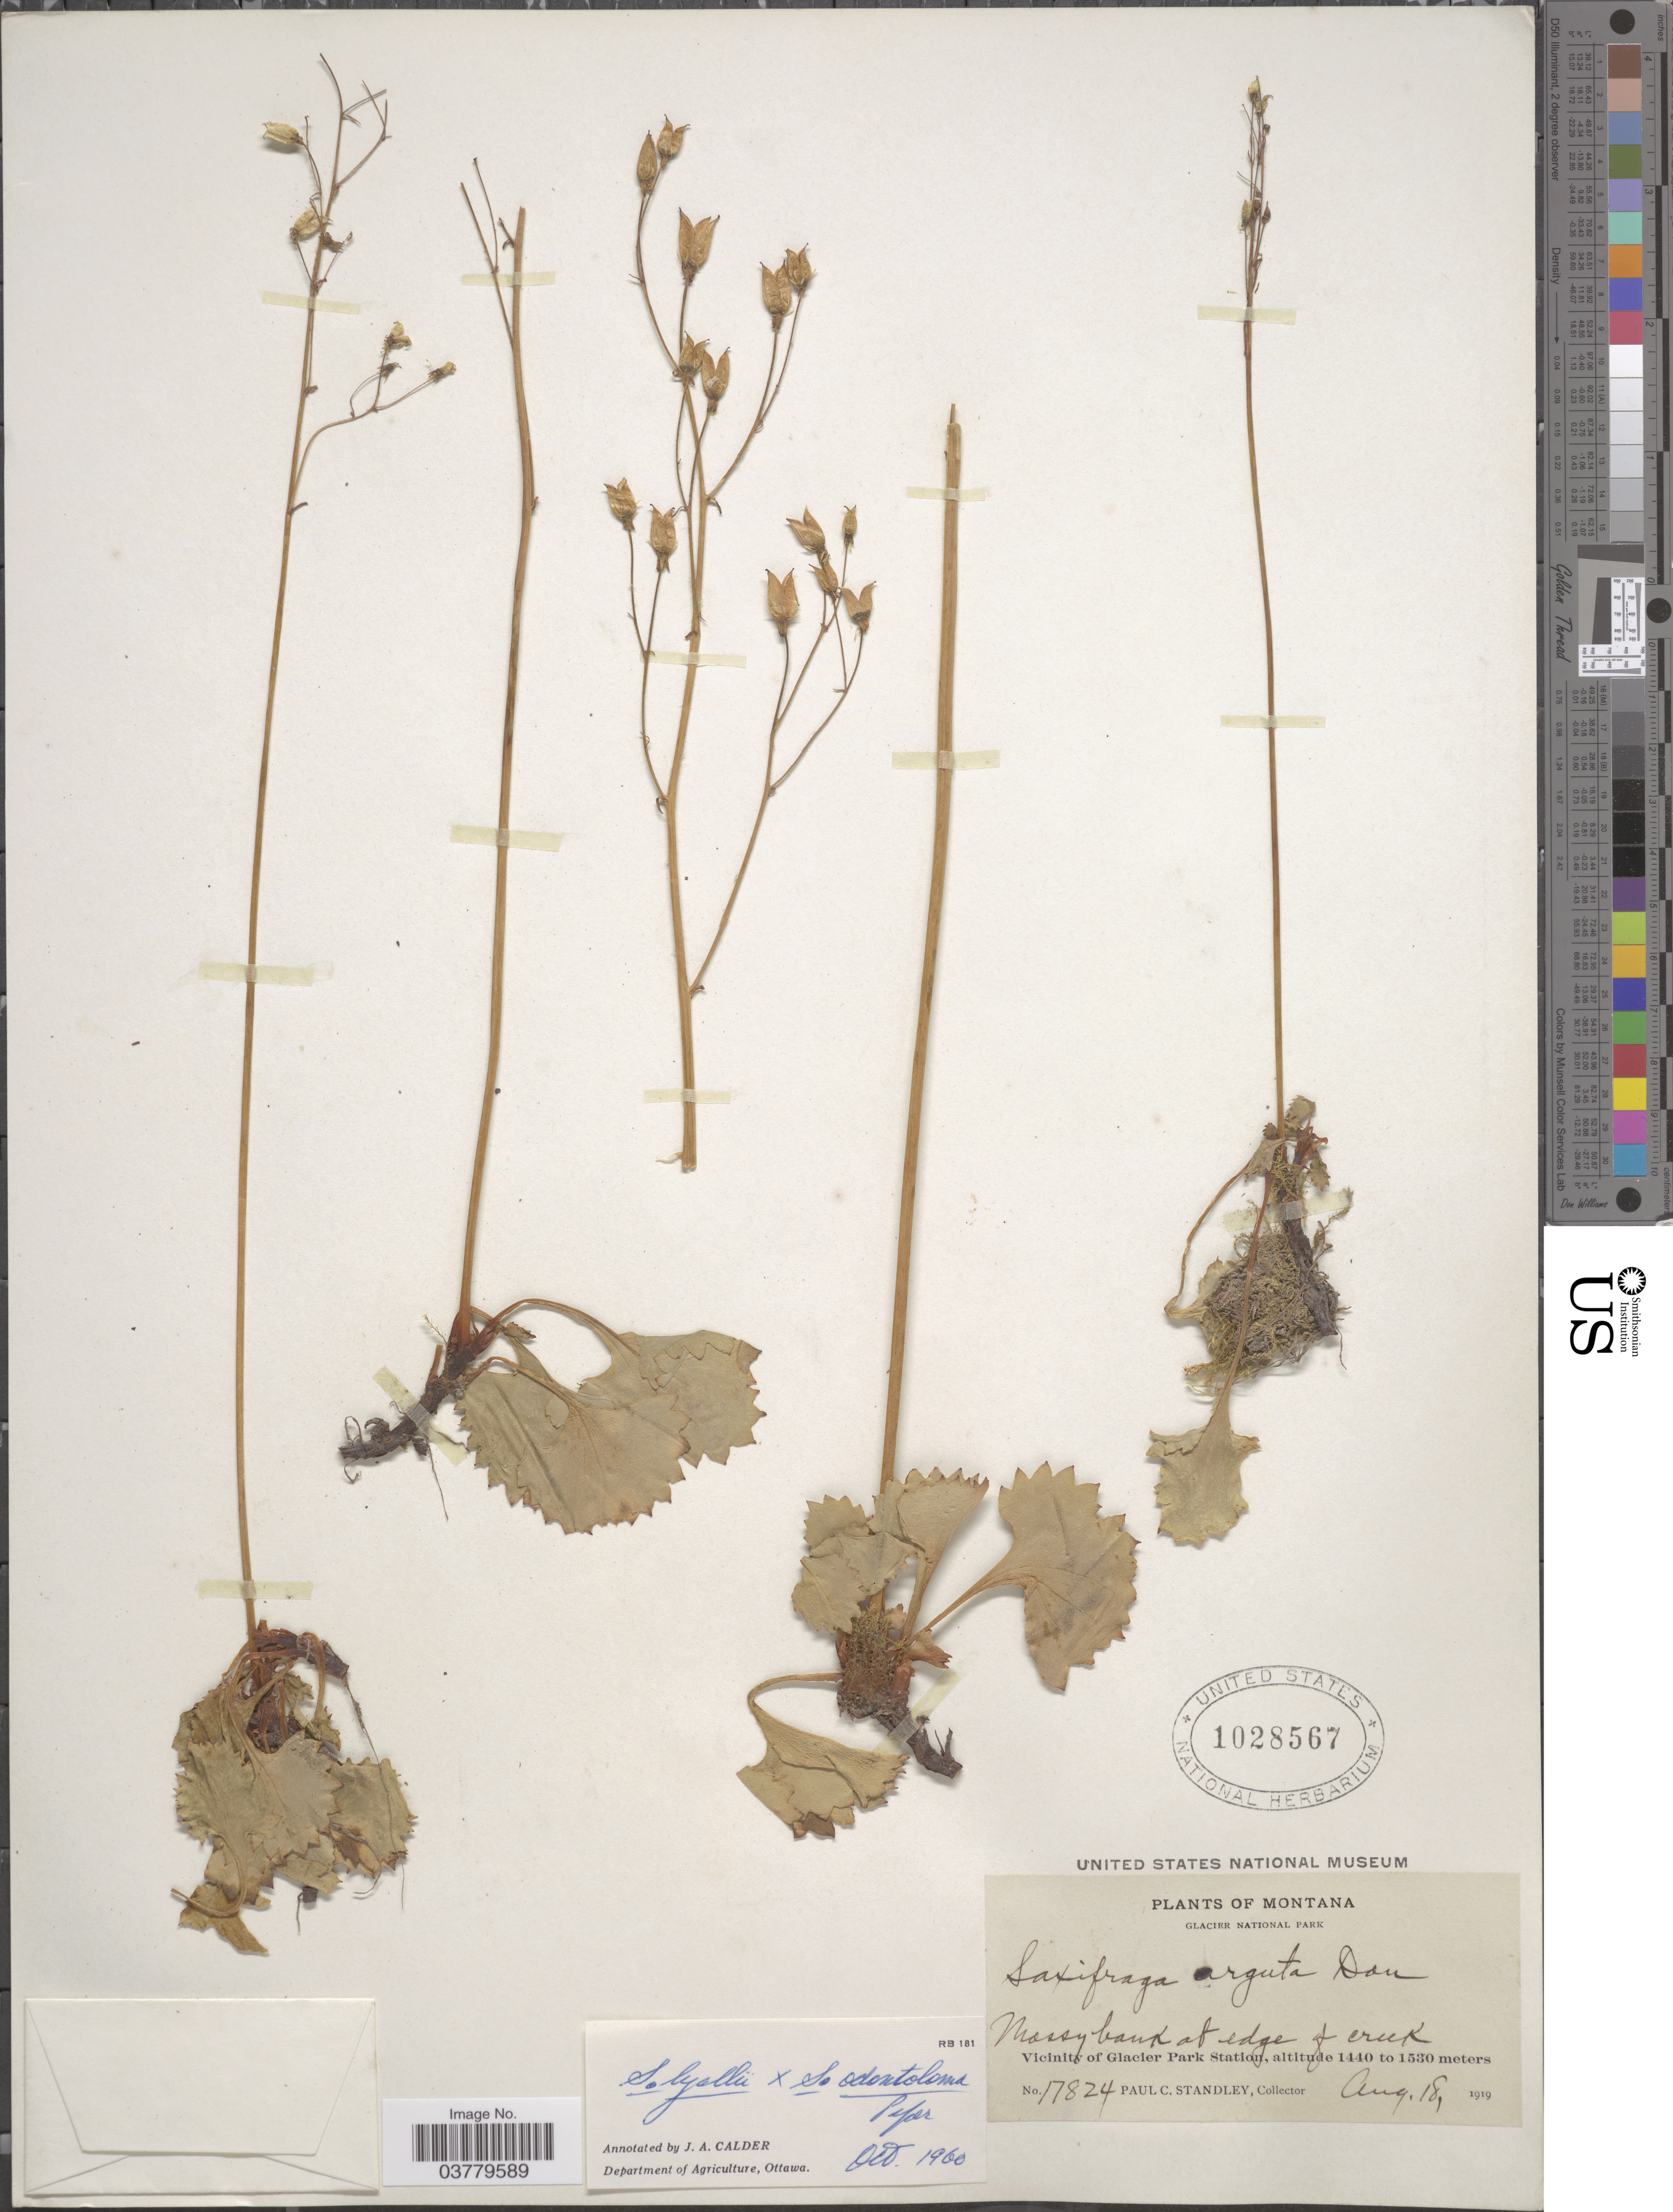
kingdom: Plantae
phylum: Tracheophyta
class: Magnoliopsida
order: Saxifragales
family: Saxifragaceae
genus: Micranthes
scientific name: Micranthes lyalii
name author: (Engl.) Small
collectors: P. C. Standley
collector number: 17824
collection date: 1919-08-18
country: United States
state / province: Montana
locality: Glacier National Park. Vicinity of Glacier Park Station.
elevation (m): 1440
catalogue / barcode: US 1028567